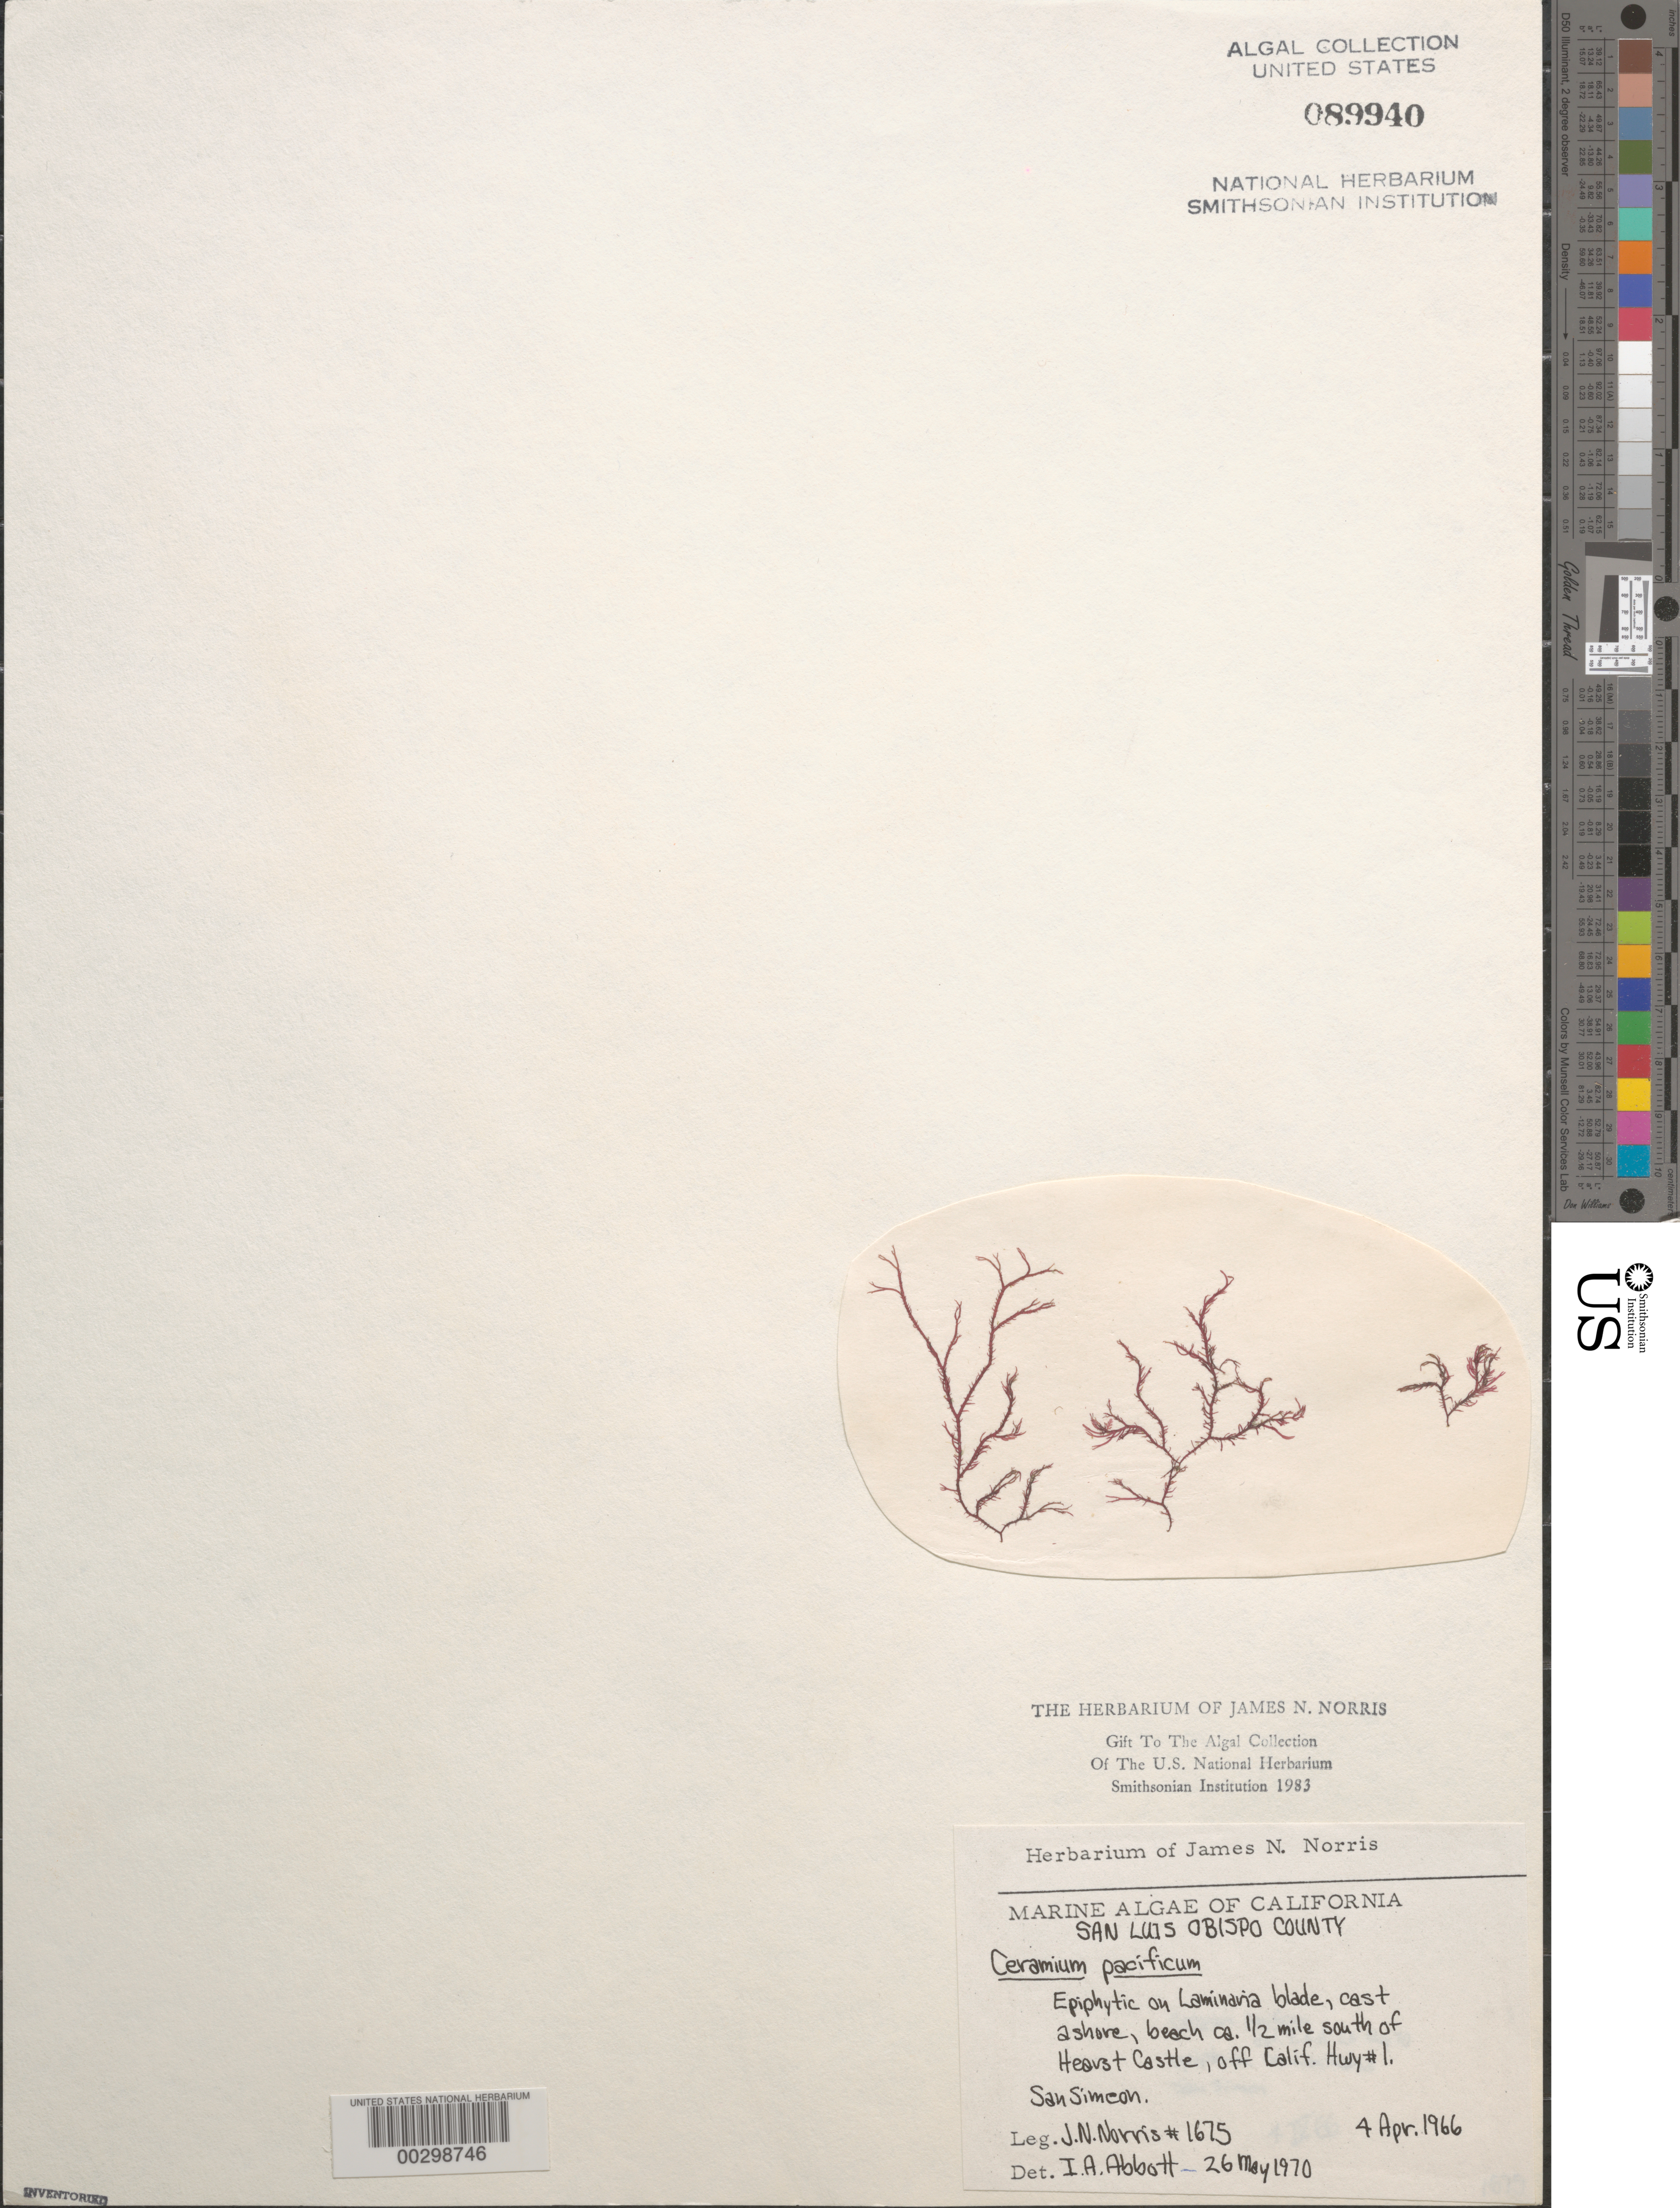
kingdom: Plantae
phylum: Rhodophyta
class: Florideophyceae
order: Ceramiales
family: Ceramiaceae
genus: Ceramium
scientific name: Ceramium pacificum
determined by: Abbott, Isabella A.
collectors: J. N. Norris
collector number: JN-1675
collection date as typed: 04 Apr 1966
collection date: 1966-04-04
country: United States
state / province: California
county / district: San Luis Obispo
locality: San Simeon, ca. 0.5 mile south of Hearst Castle, off California State Highway 1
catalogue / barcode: US 89940